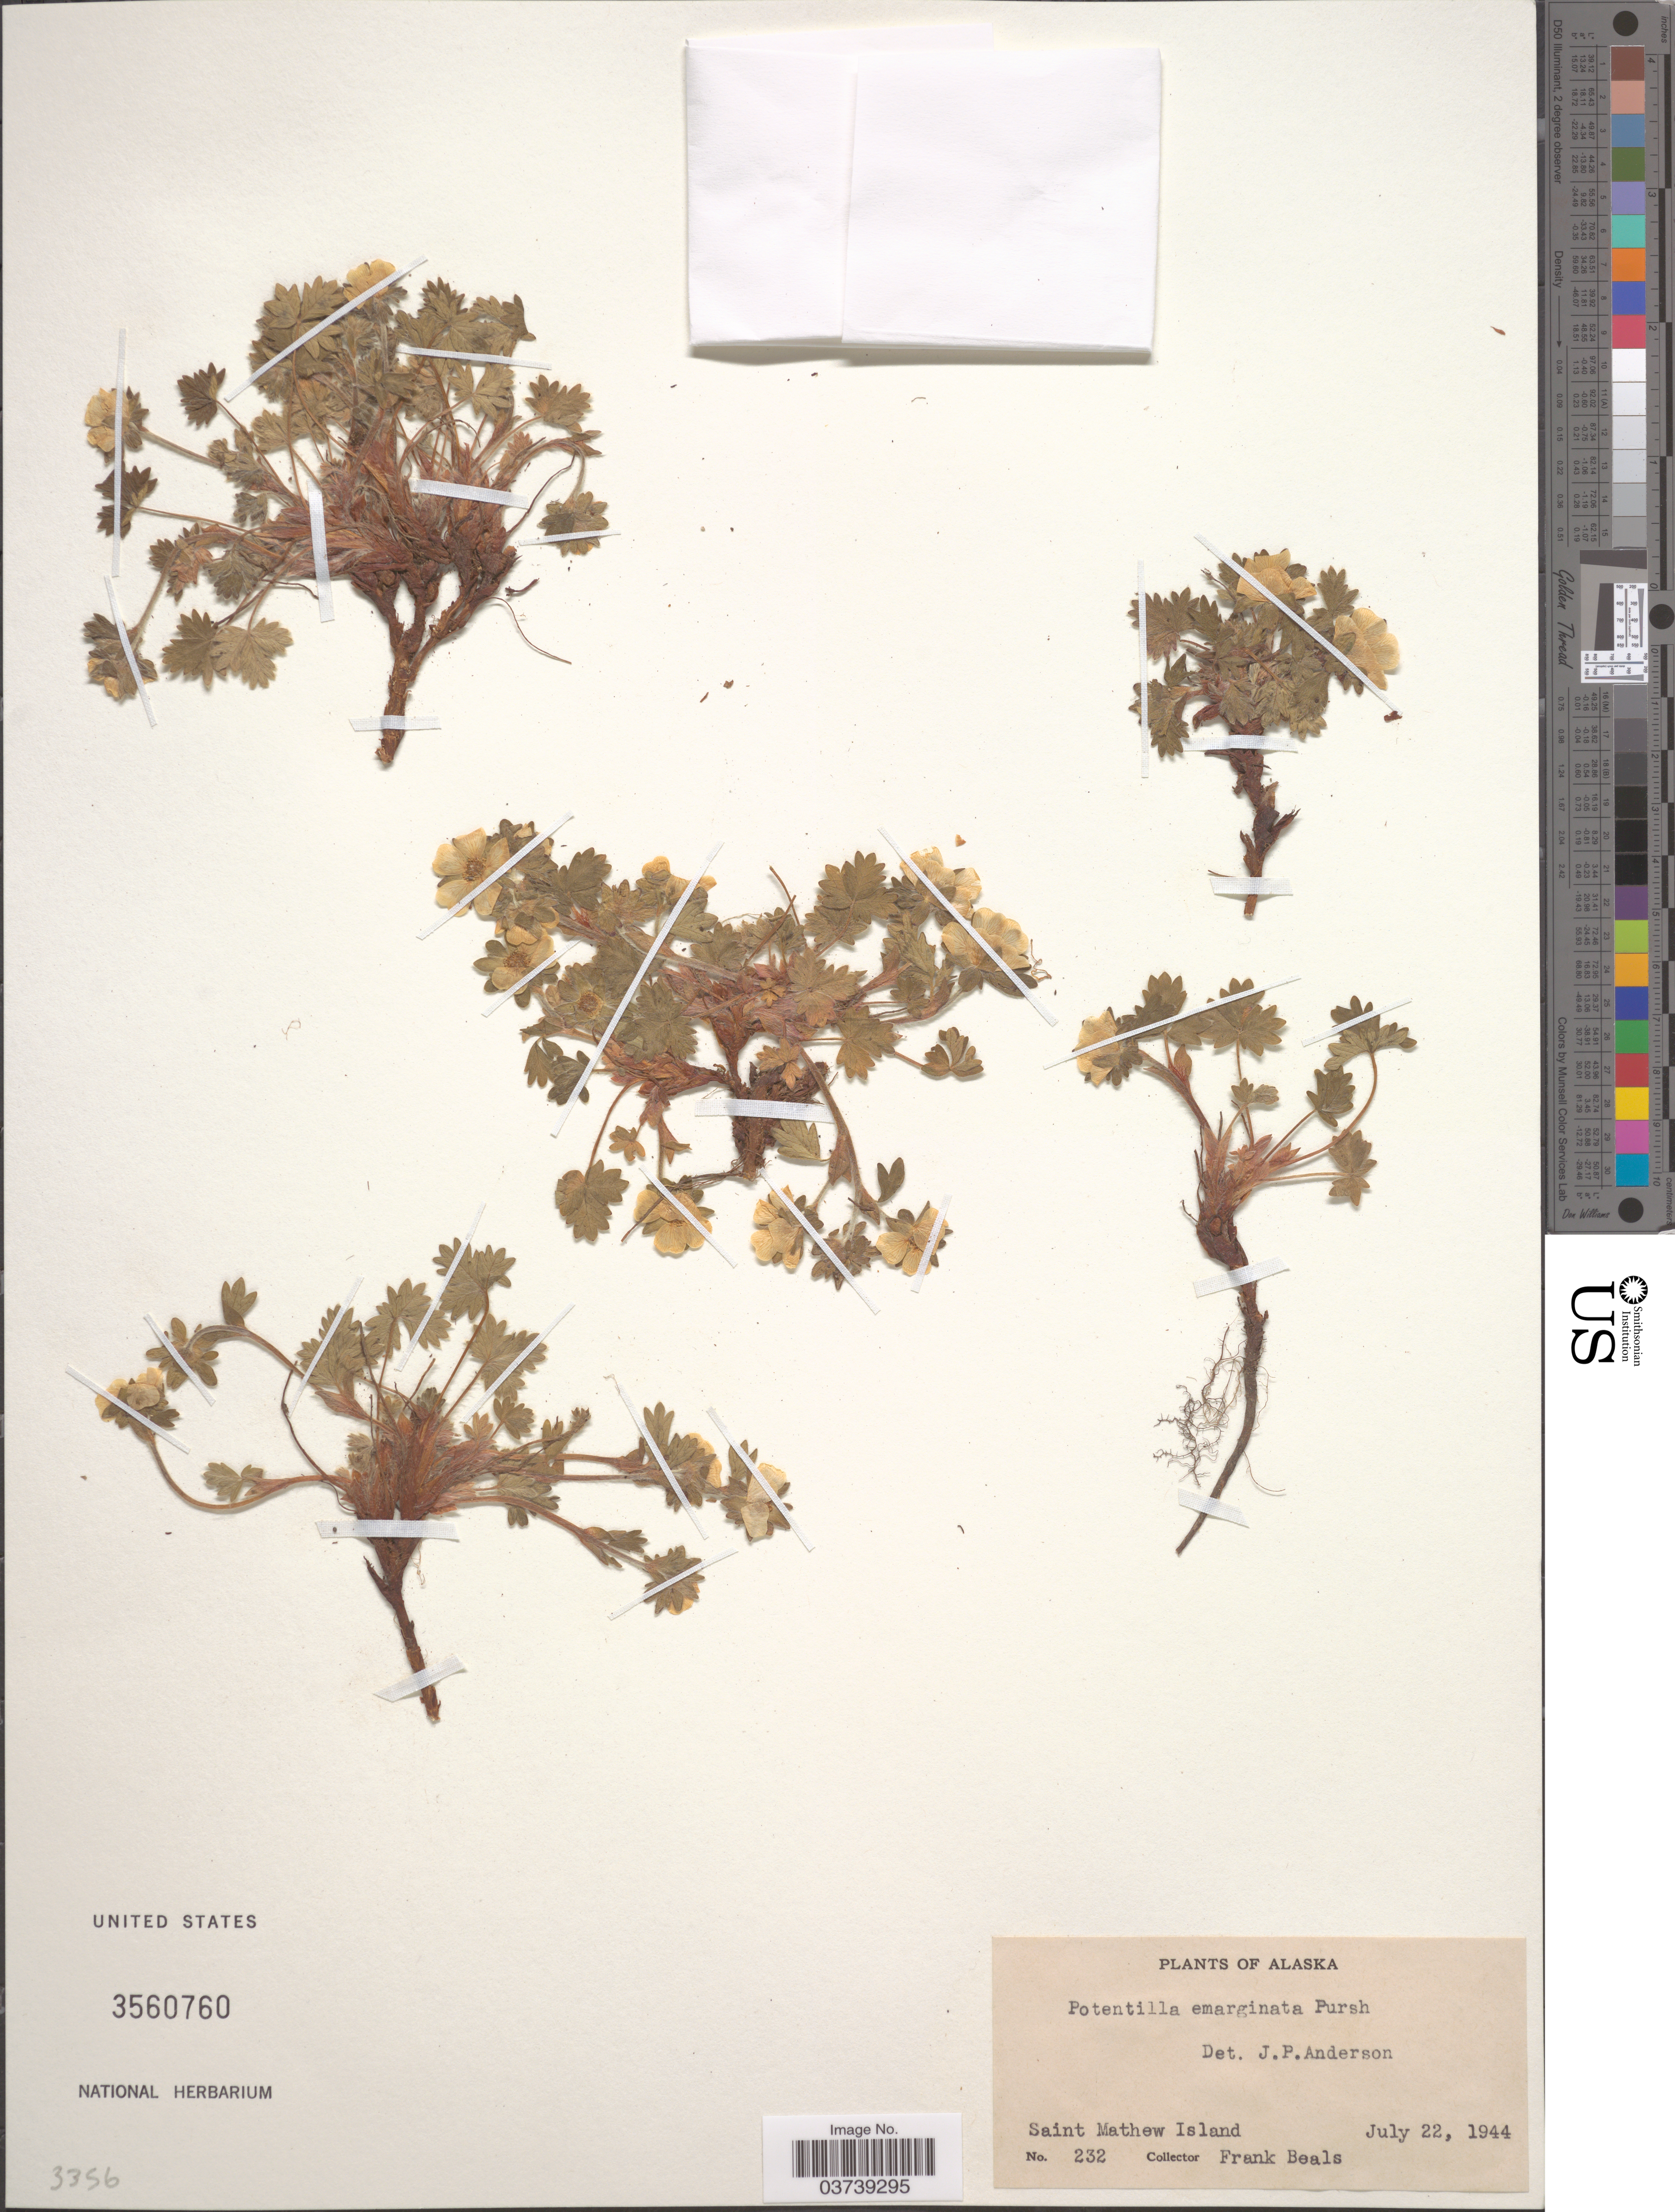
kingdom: Plantae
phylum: Tracheophyta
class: Magnoliopsida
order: Rosales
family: Rosaceae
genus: Potentilla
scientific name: Potentilla hyparctica subsp. hyparctica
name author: Malte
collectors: F. Beals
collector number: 232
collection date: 1944-07-22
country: United States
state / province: Alaska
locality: Saint Mathew Island.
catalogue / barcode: US 3560760